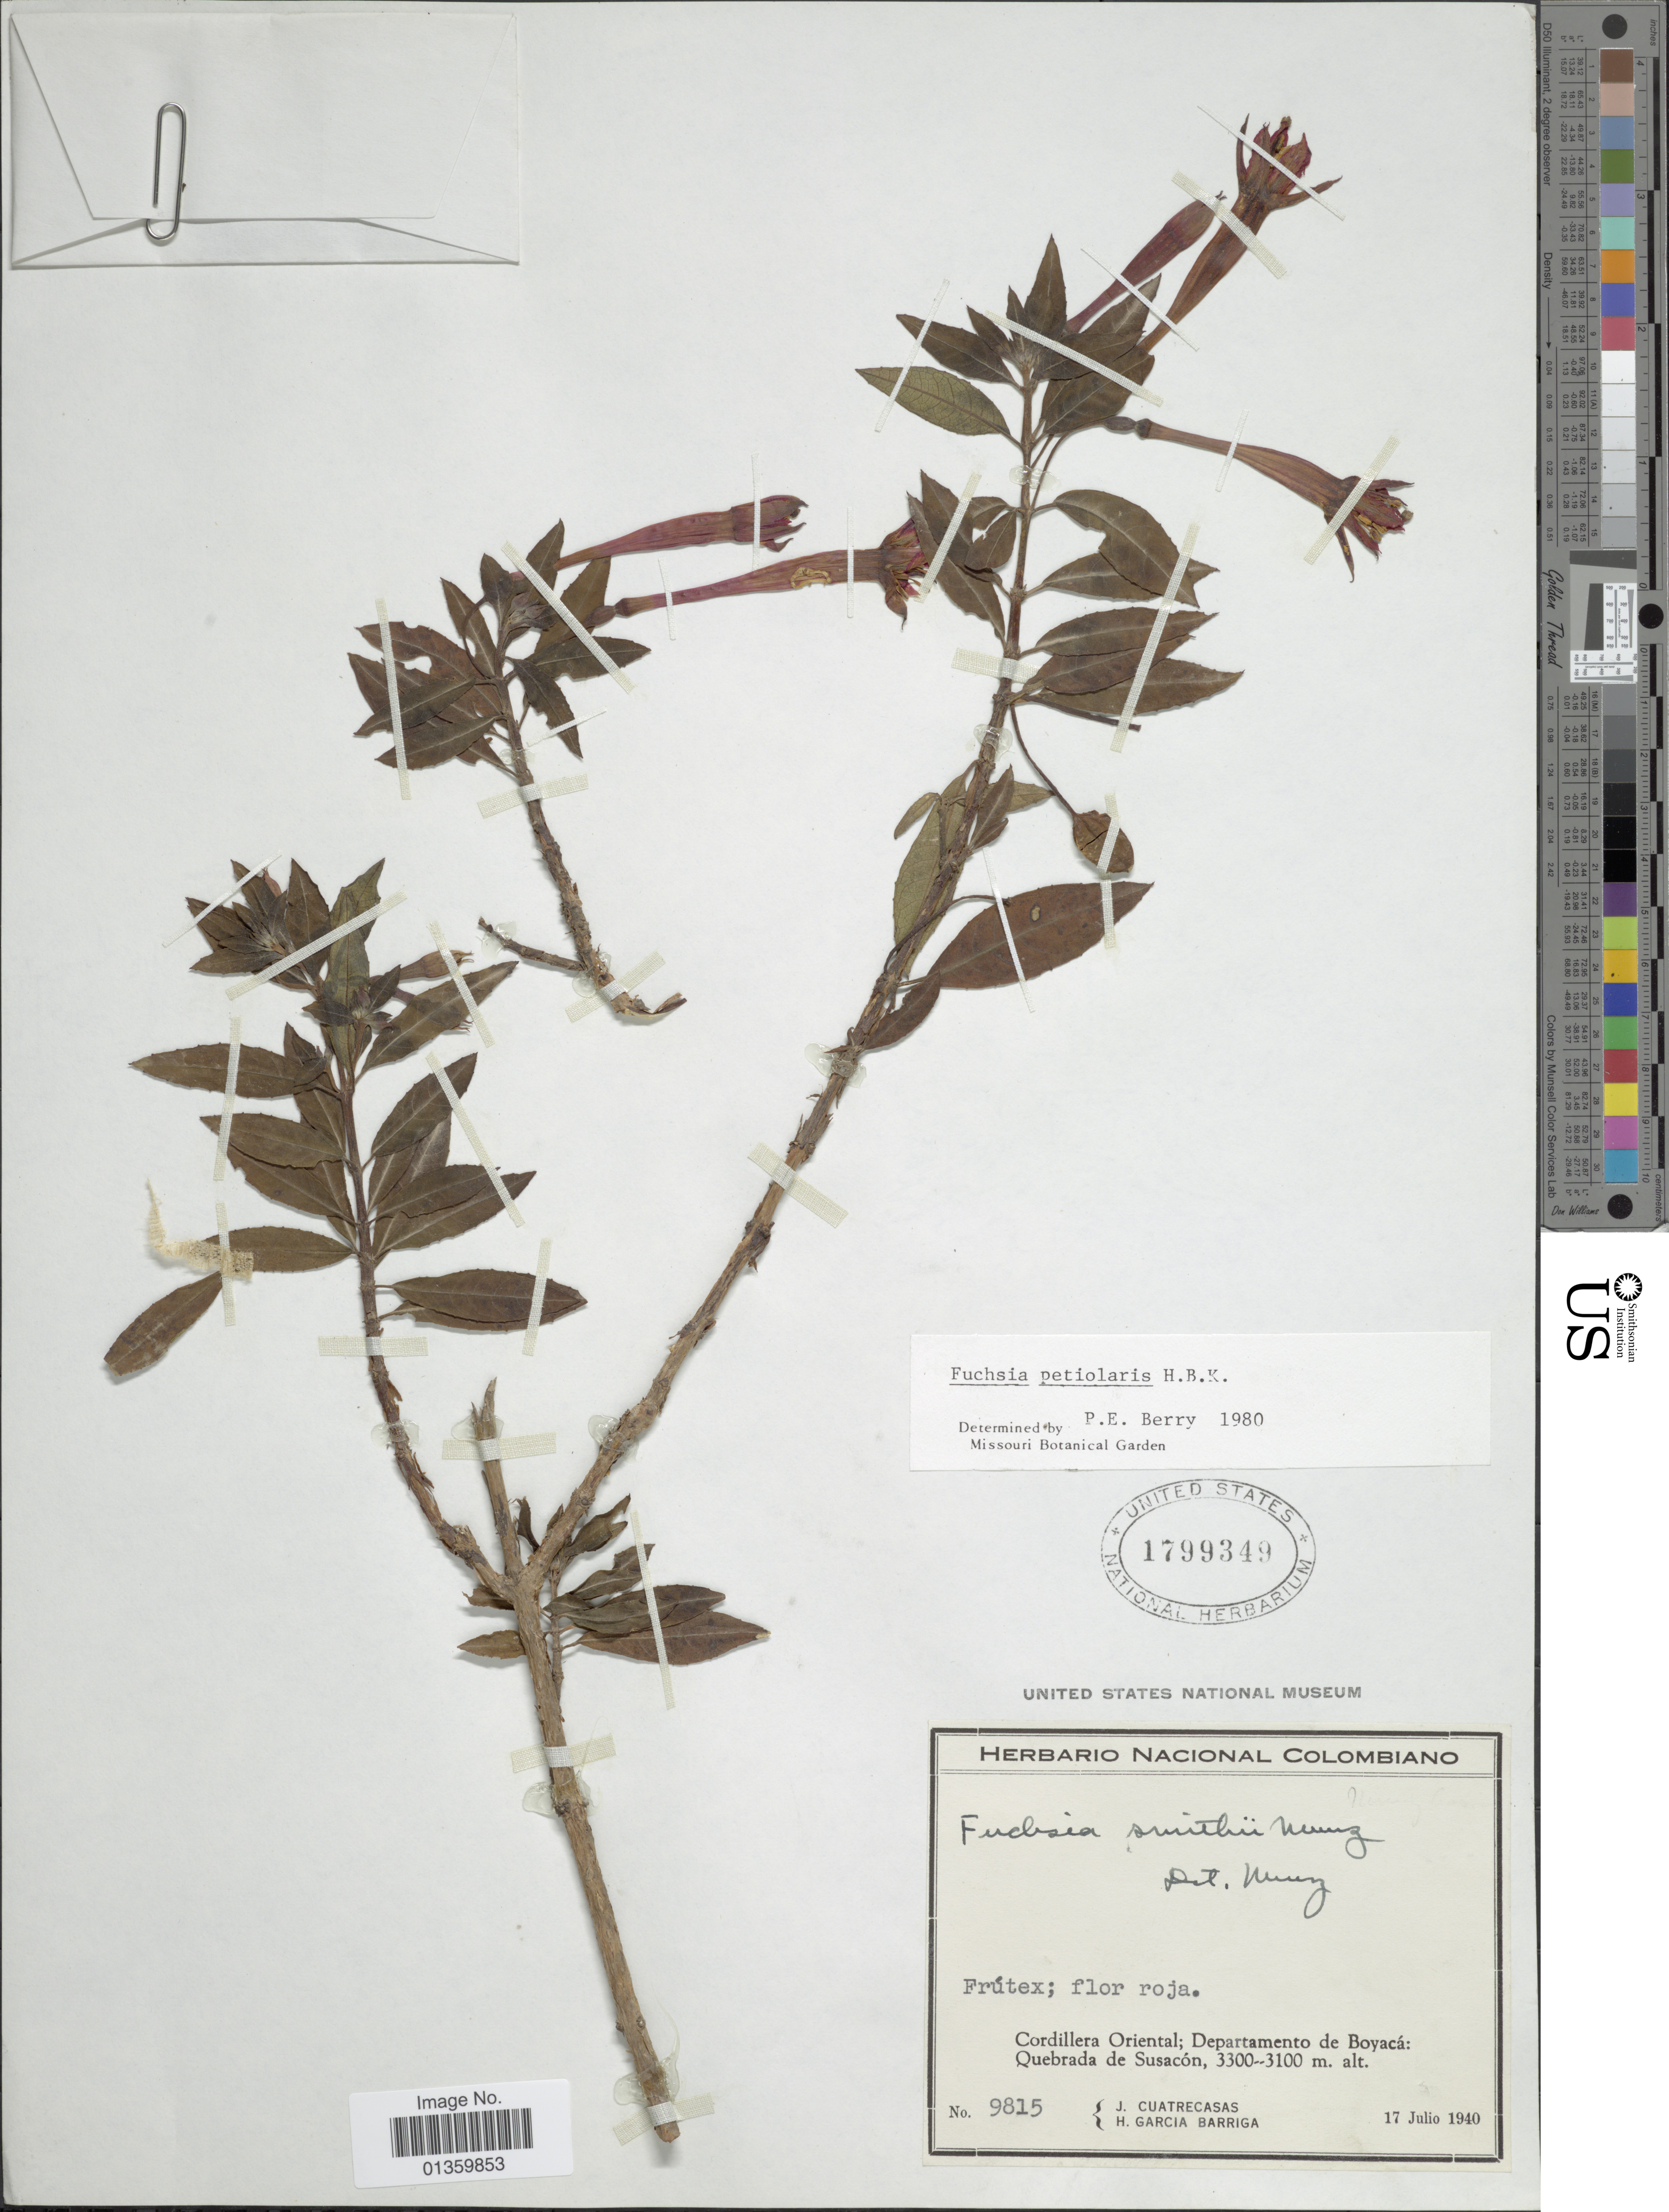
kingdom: Plantae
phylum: Tracheophyta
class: Magnoliopsida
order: Myrtales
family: Onagraceae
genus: Fuchsia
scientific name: Fuchsia petiolaris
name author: Kunth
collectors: J. Cuatrecasas & H. García Barriga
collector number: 9815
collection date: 1940-07-17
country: Colombia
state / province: Boyacá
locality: Cordillera Oriental; Departamento de Boyacá, Quebrada de Susacón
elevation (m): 3100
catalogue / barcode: US 1799349